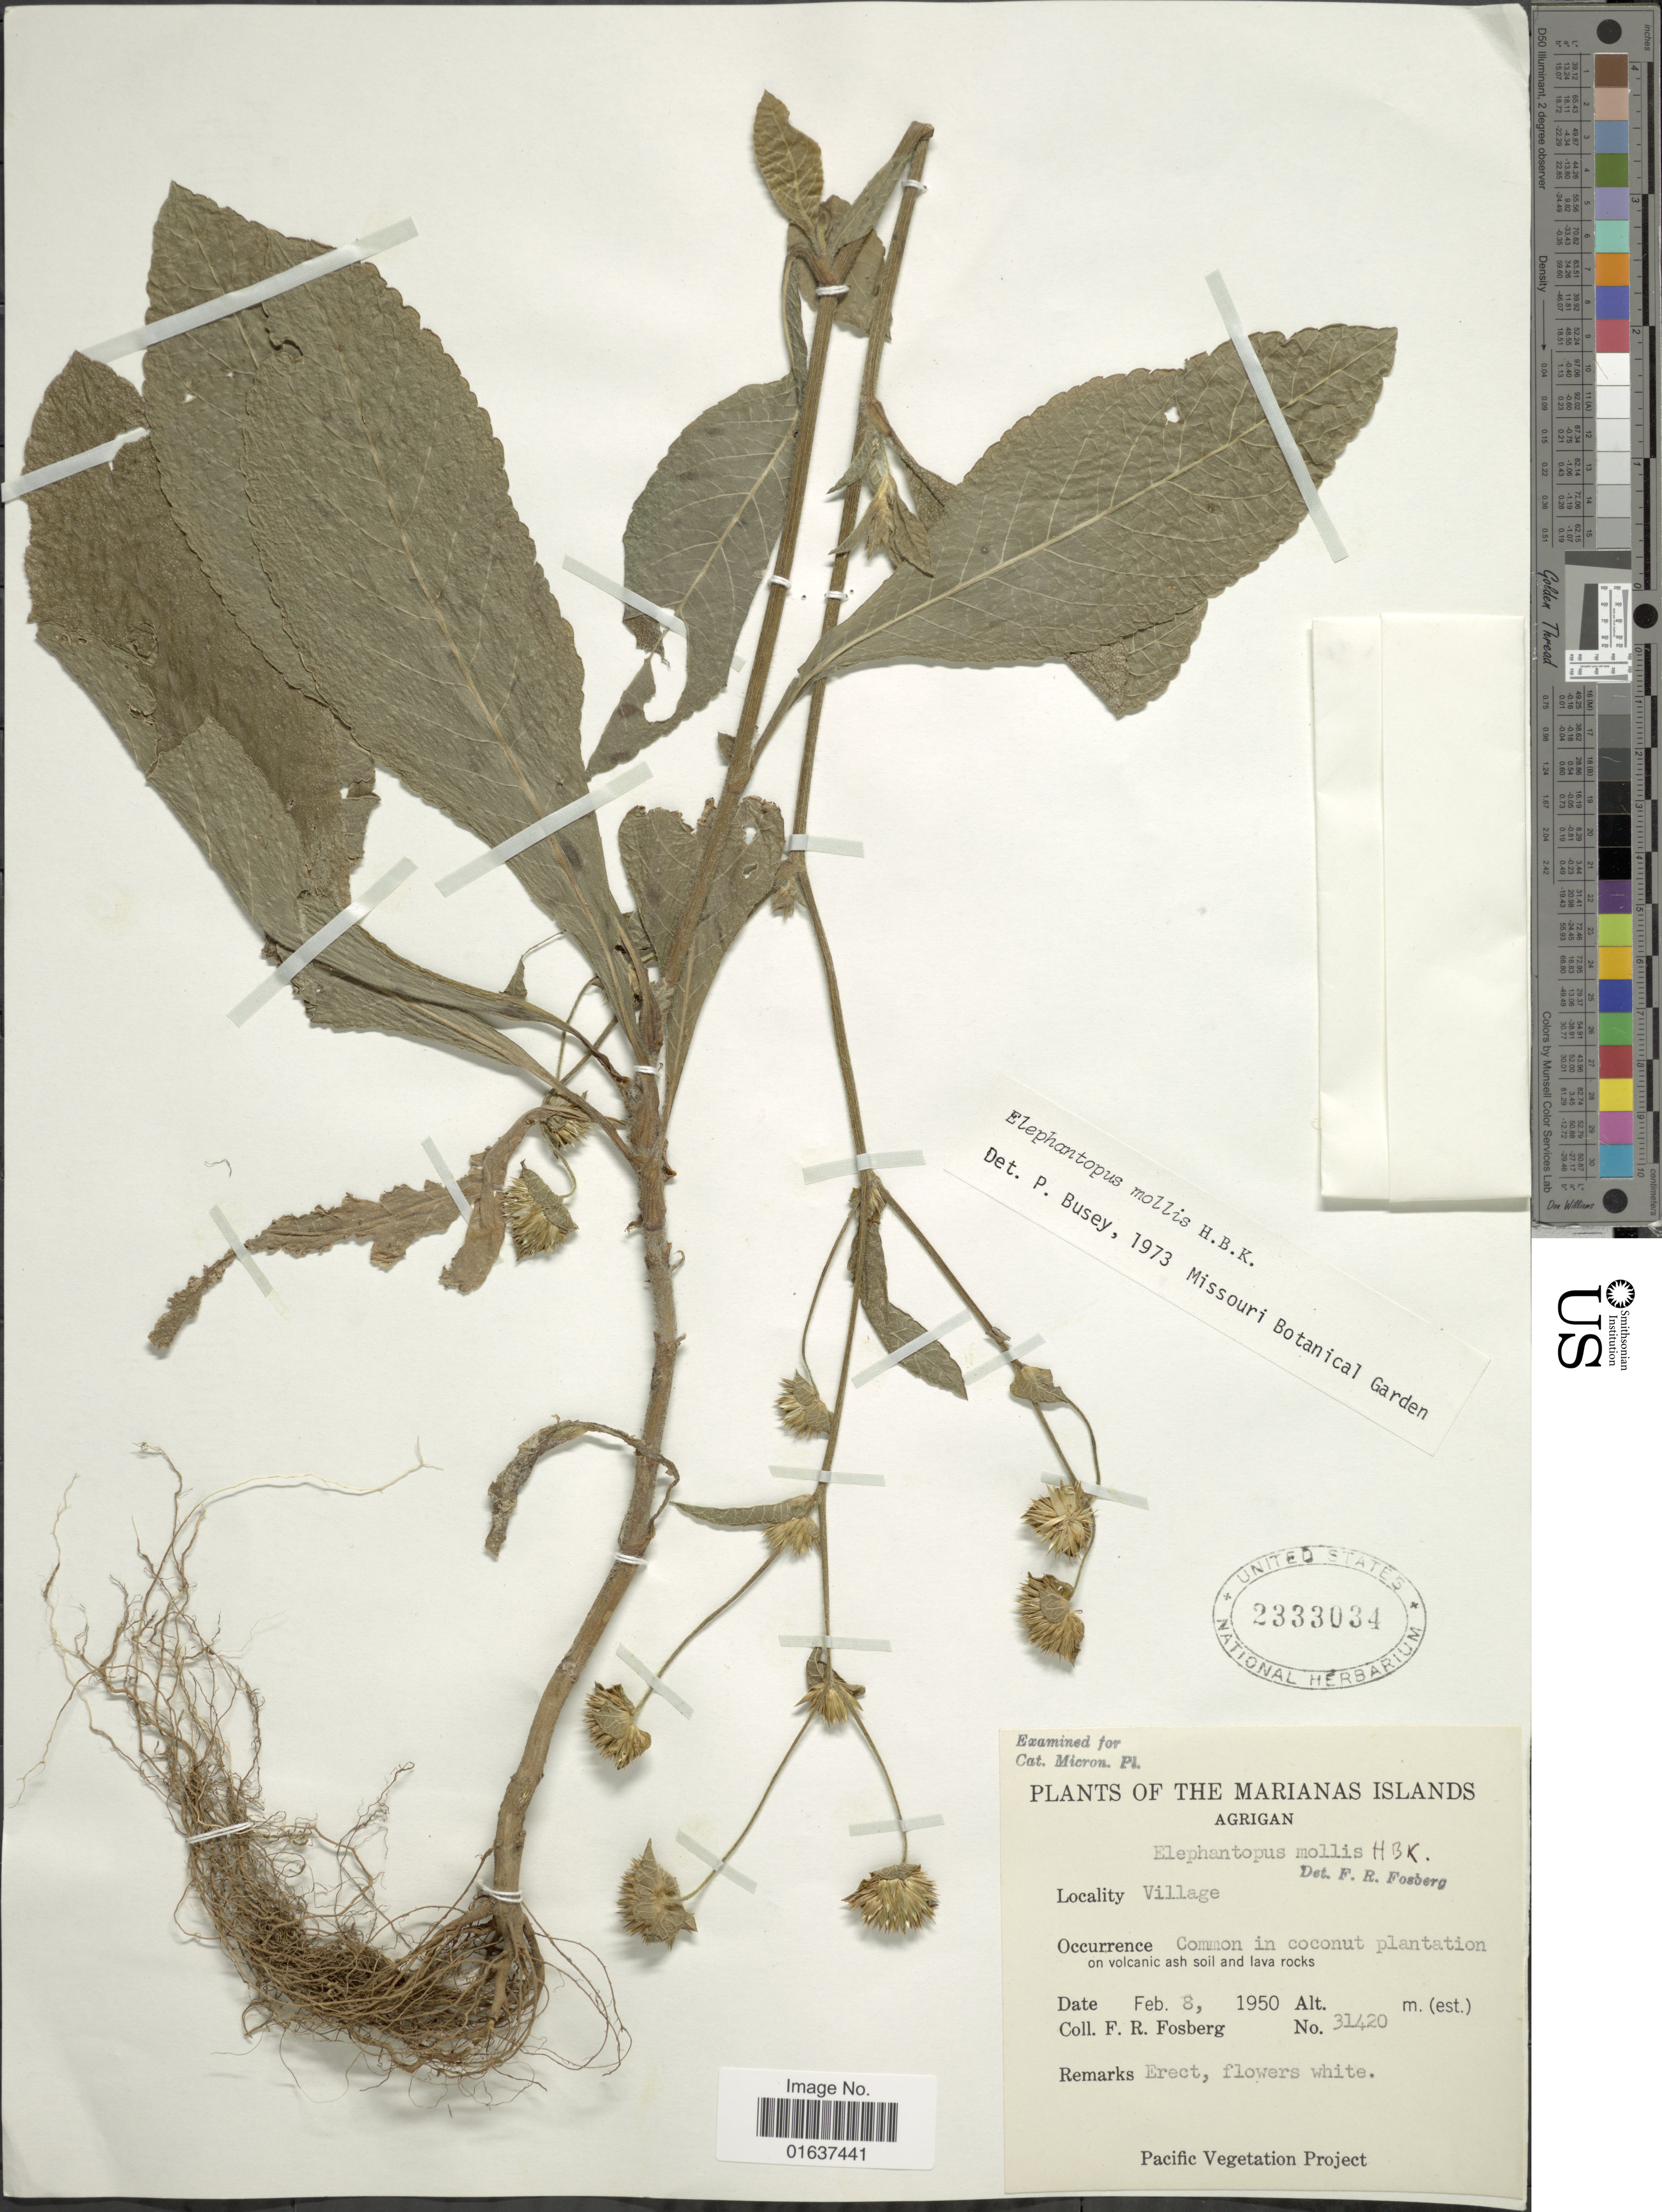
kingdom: Plantae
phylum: Tracheophyta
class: Magnoliopsida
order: Asterales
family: Asteraceae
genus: Elephantopus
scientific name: Elephantopus mollis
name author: Kunth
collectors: F. R. Fosberg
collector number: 31420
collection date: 1950-02-08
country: Northern Mariana Islands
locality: The Mariana Islands, Agrigan. Village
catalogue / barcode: US 2333034